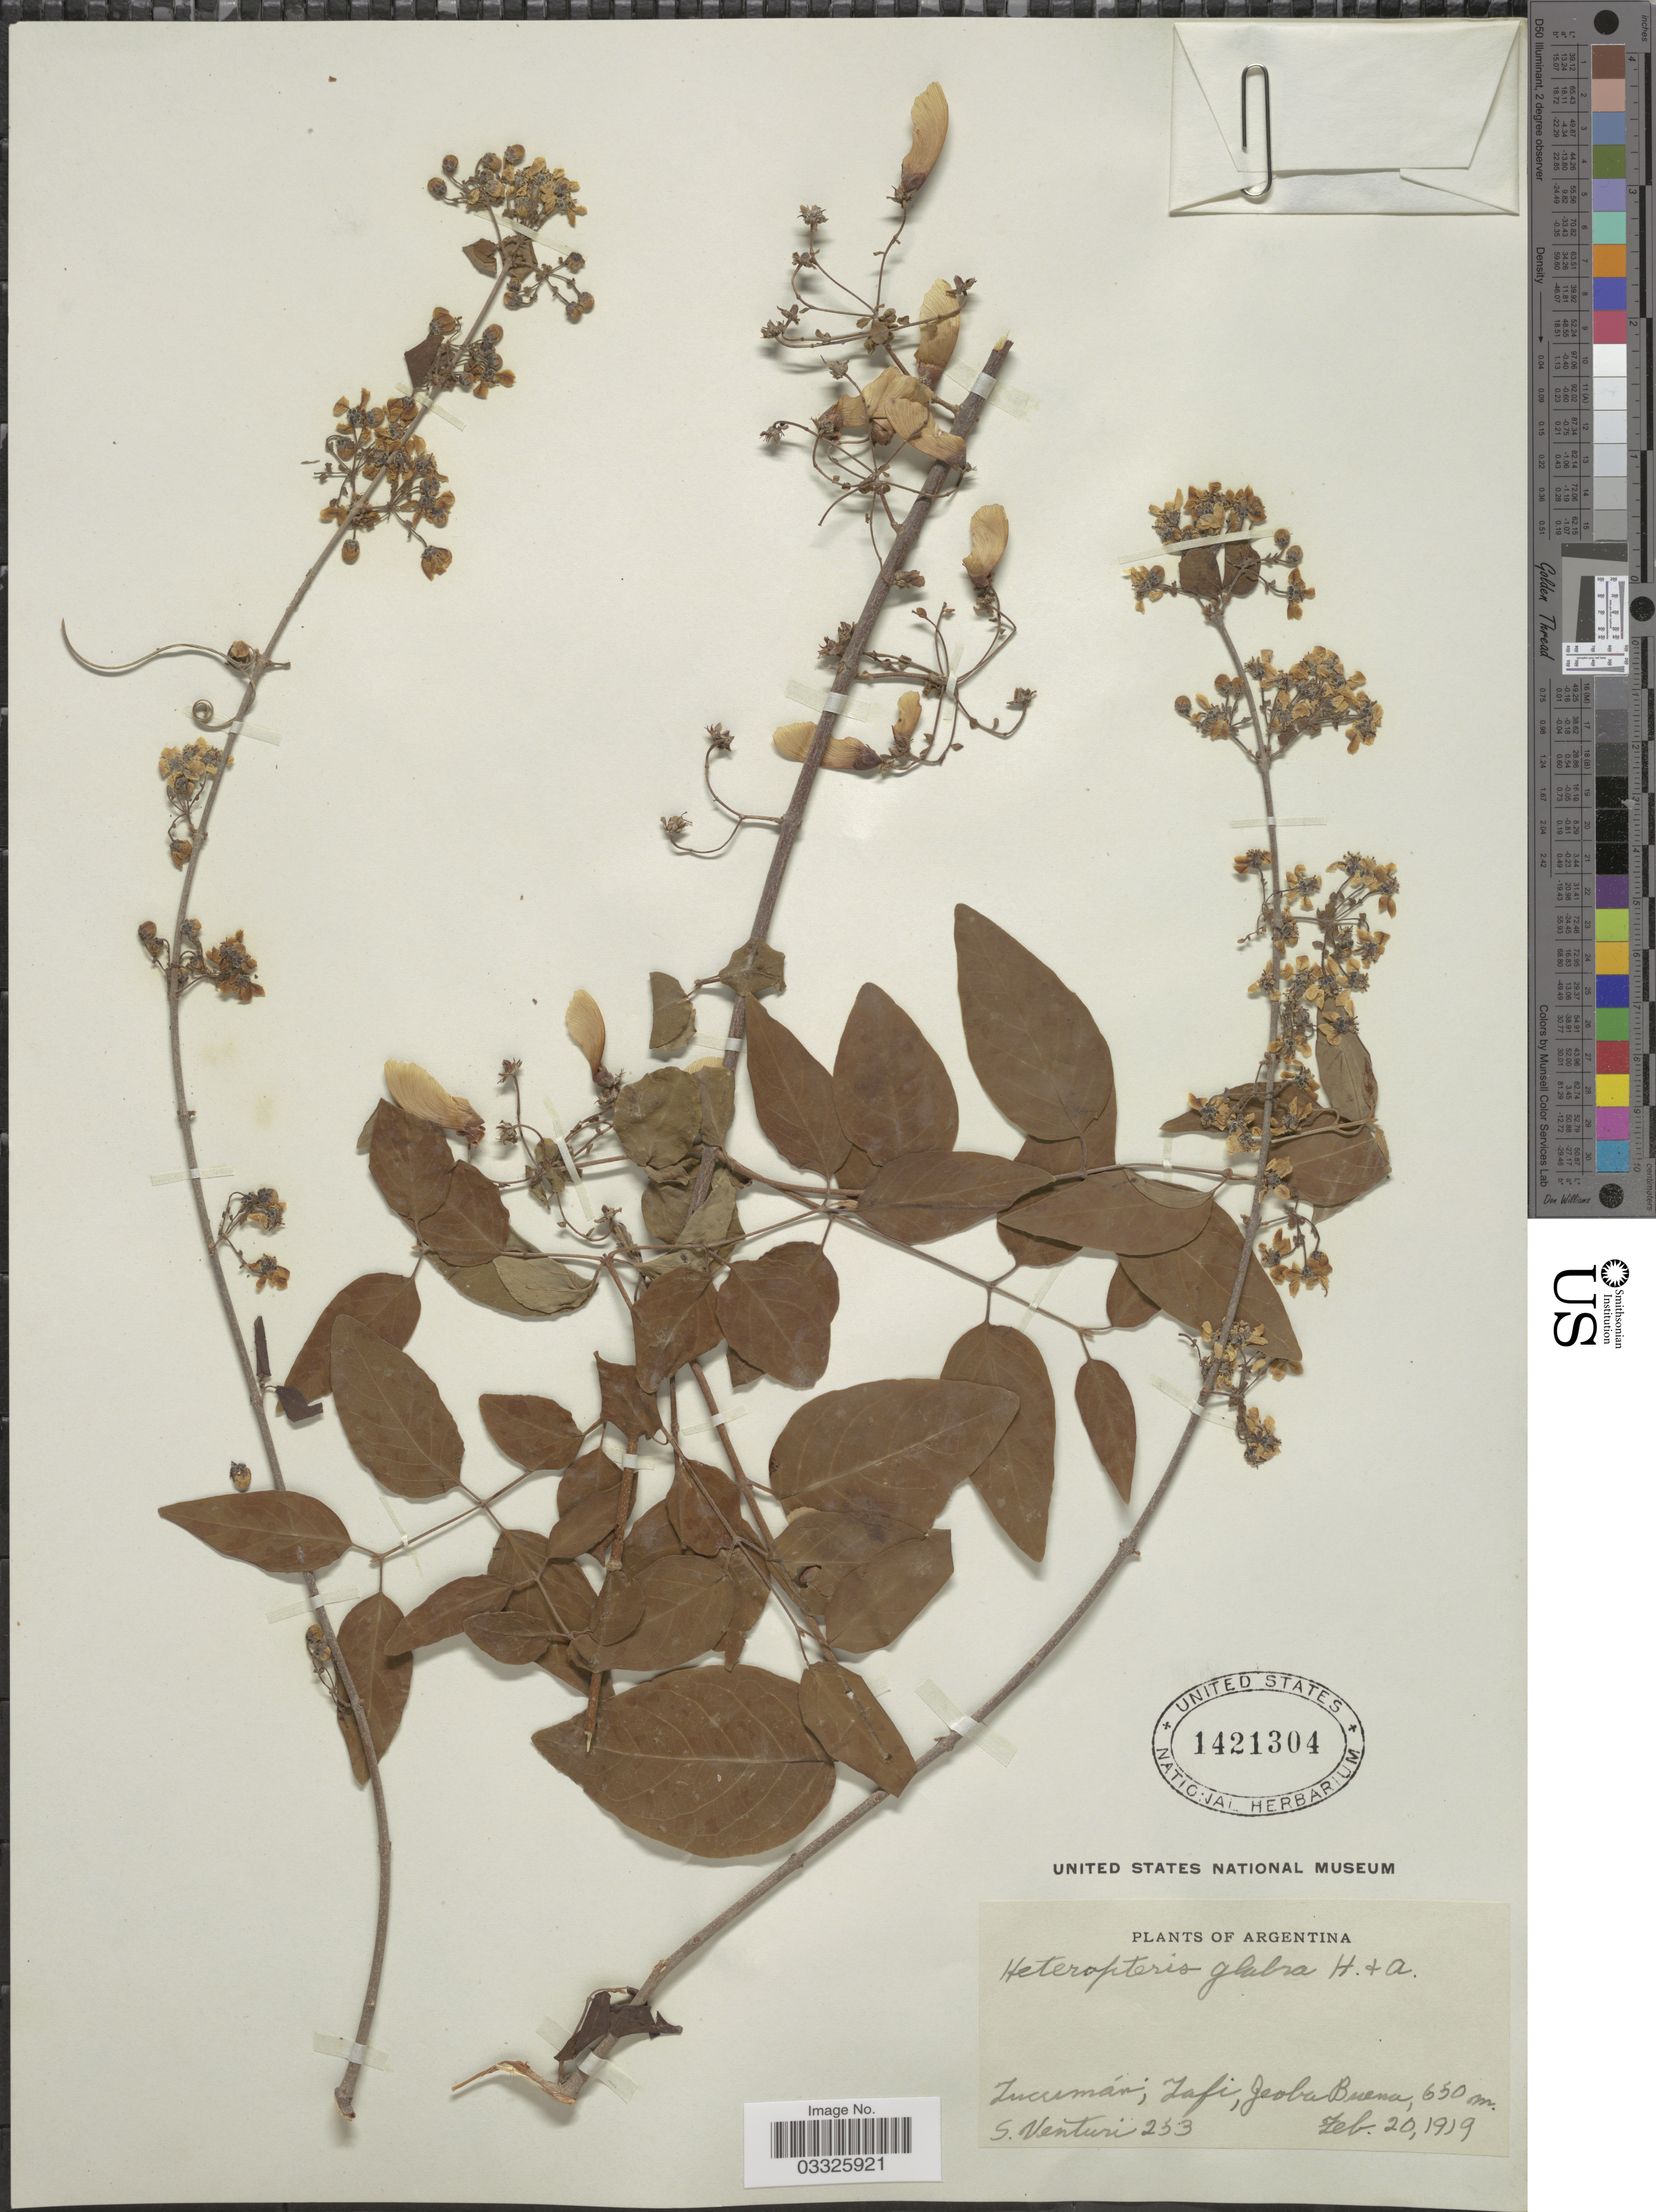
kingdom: Plantae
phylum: Tracheophyta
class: Magnoliopsida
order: Malpighiales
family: Malpighiaceae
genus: Heteropterys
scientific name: Heteropterys glabra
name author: Hook. & Arn.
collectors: S. Venturi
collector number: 253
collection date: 1919-02-20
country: Argentina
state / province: Tucuman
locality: Tafi, Jerba Buena.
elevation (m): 650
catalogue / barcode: US 1421304